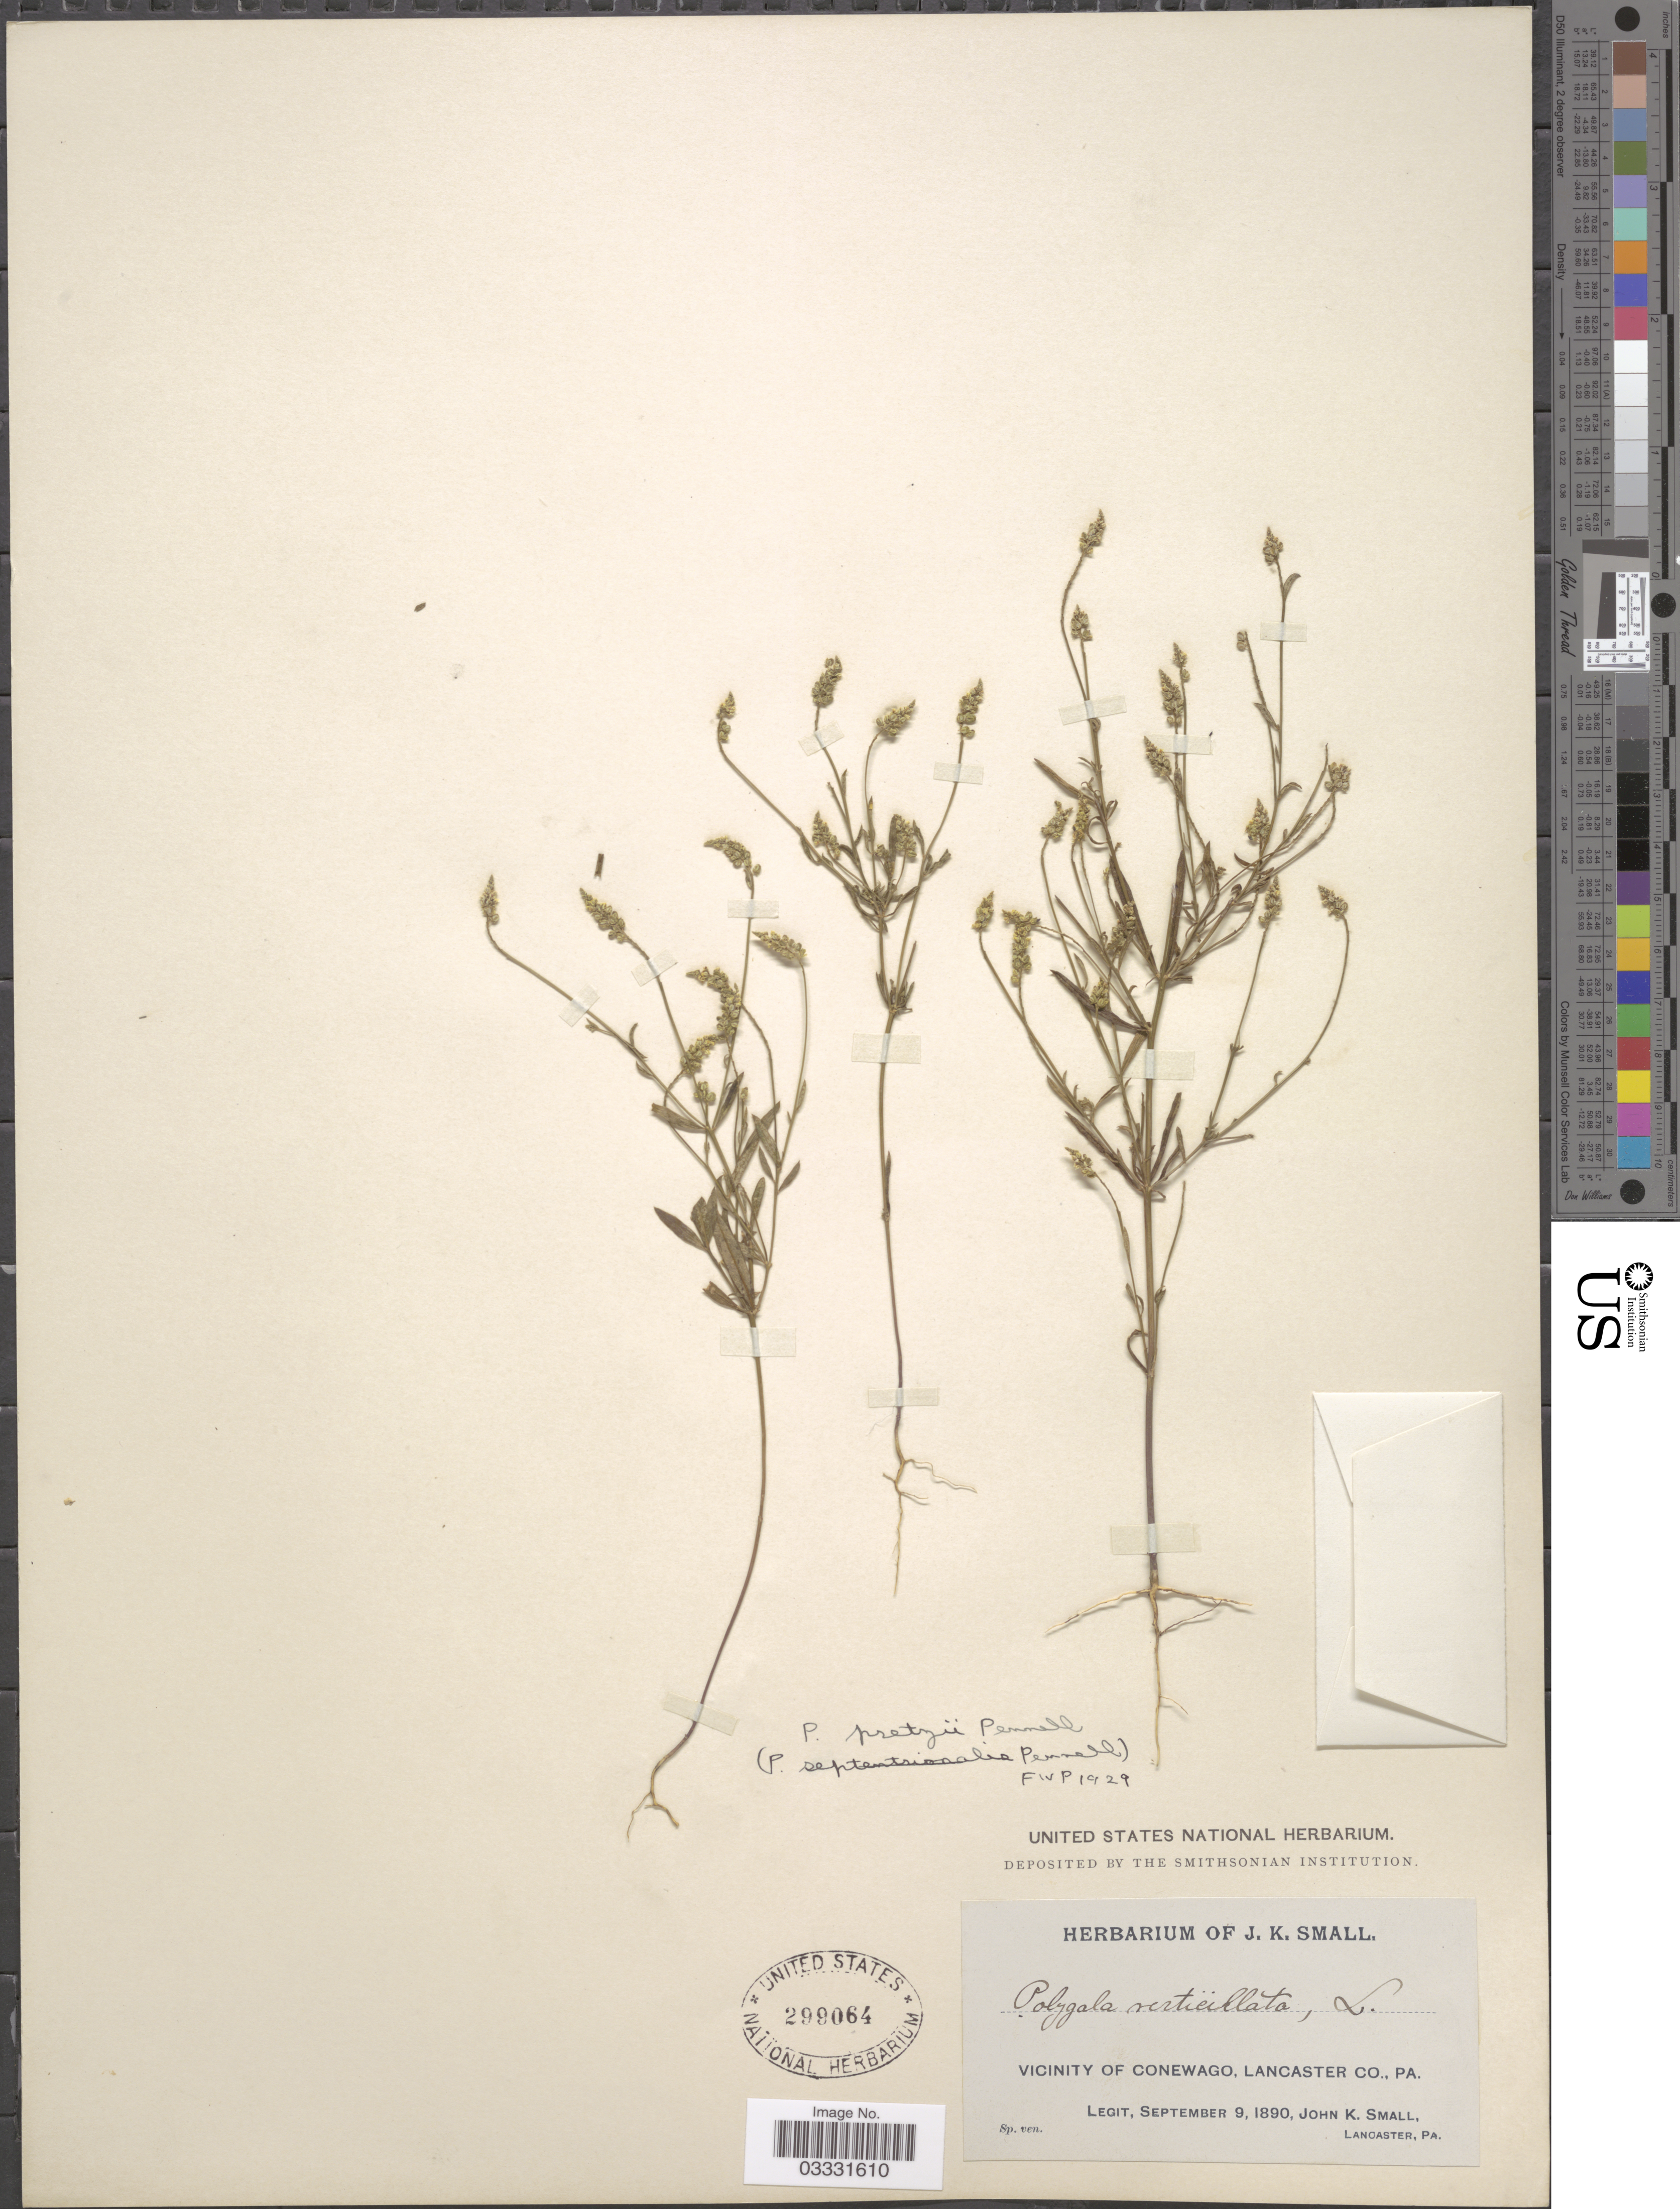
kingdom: Plantae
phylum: Tracheophyta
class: Magnoliopsida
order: Fabales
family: Polygalaceae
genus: Polygala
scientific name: Polygala pretzii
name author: Pennell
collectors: J. K. Small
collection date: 1890-09-09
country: United States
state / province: Pennsylvania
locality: Vicinity of Conewago, Lancaster Co.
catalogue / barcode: US 299064